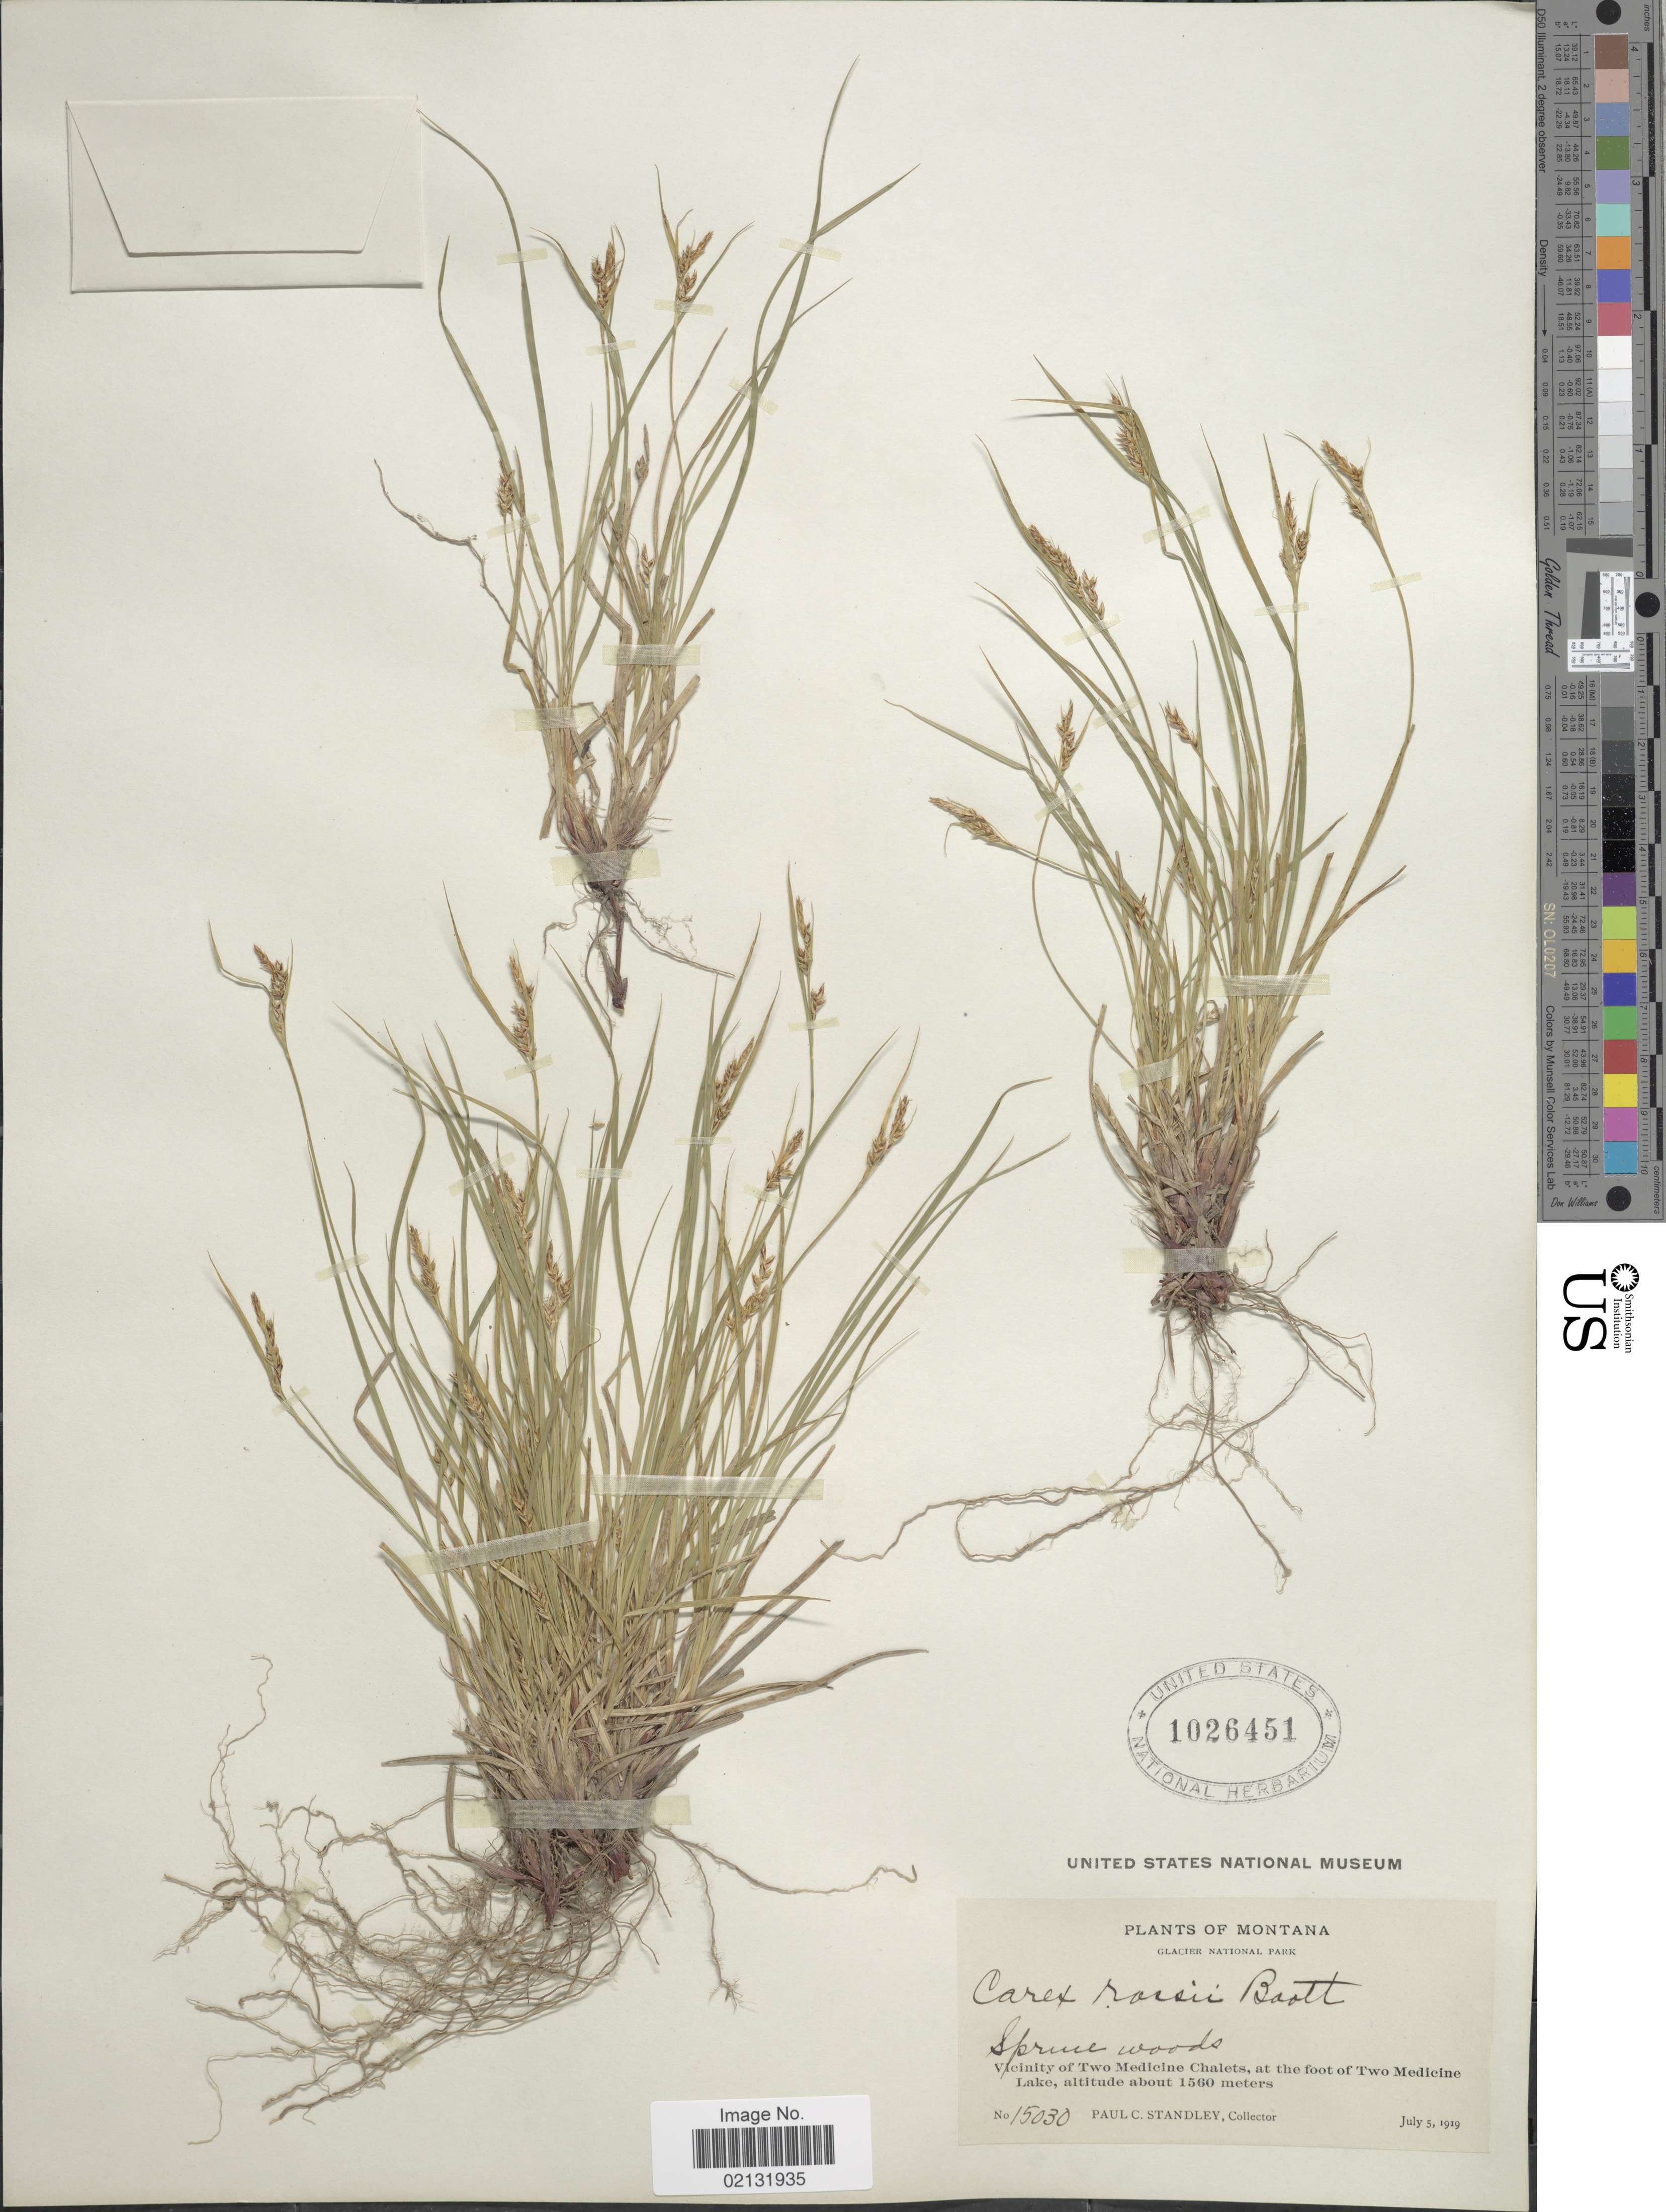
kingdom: Plantae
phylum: Tracheophyta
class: Liliopsida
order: Poales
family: Cyperaceae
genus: Carex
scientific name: Carex rossii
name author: Boott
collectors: P. C. Standley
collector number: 15030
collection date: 1919-07-05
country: United States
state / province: Montana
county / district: Glacier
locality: Glacier National Park, Spruce woods, Vicinity of Two Medicine Chalets, at the foot of Two Medicine Lake.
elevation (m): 1560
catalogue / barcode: US 1026451